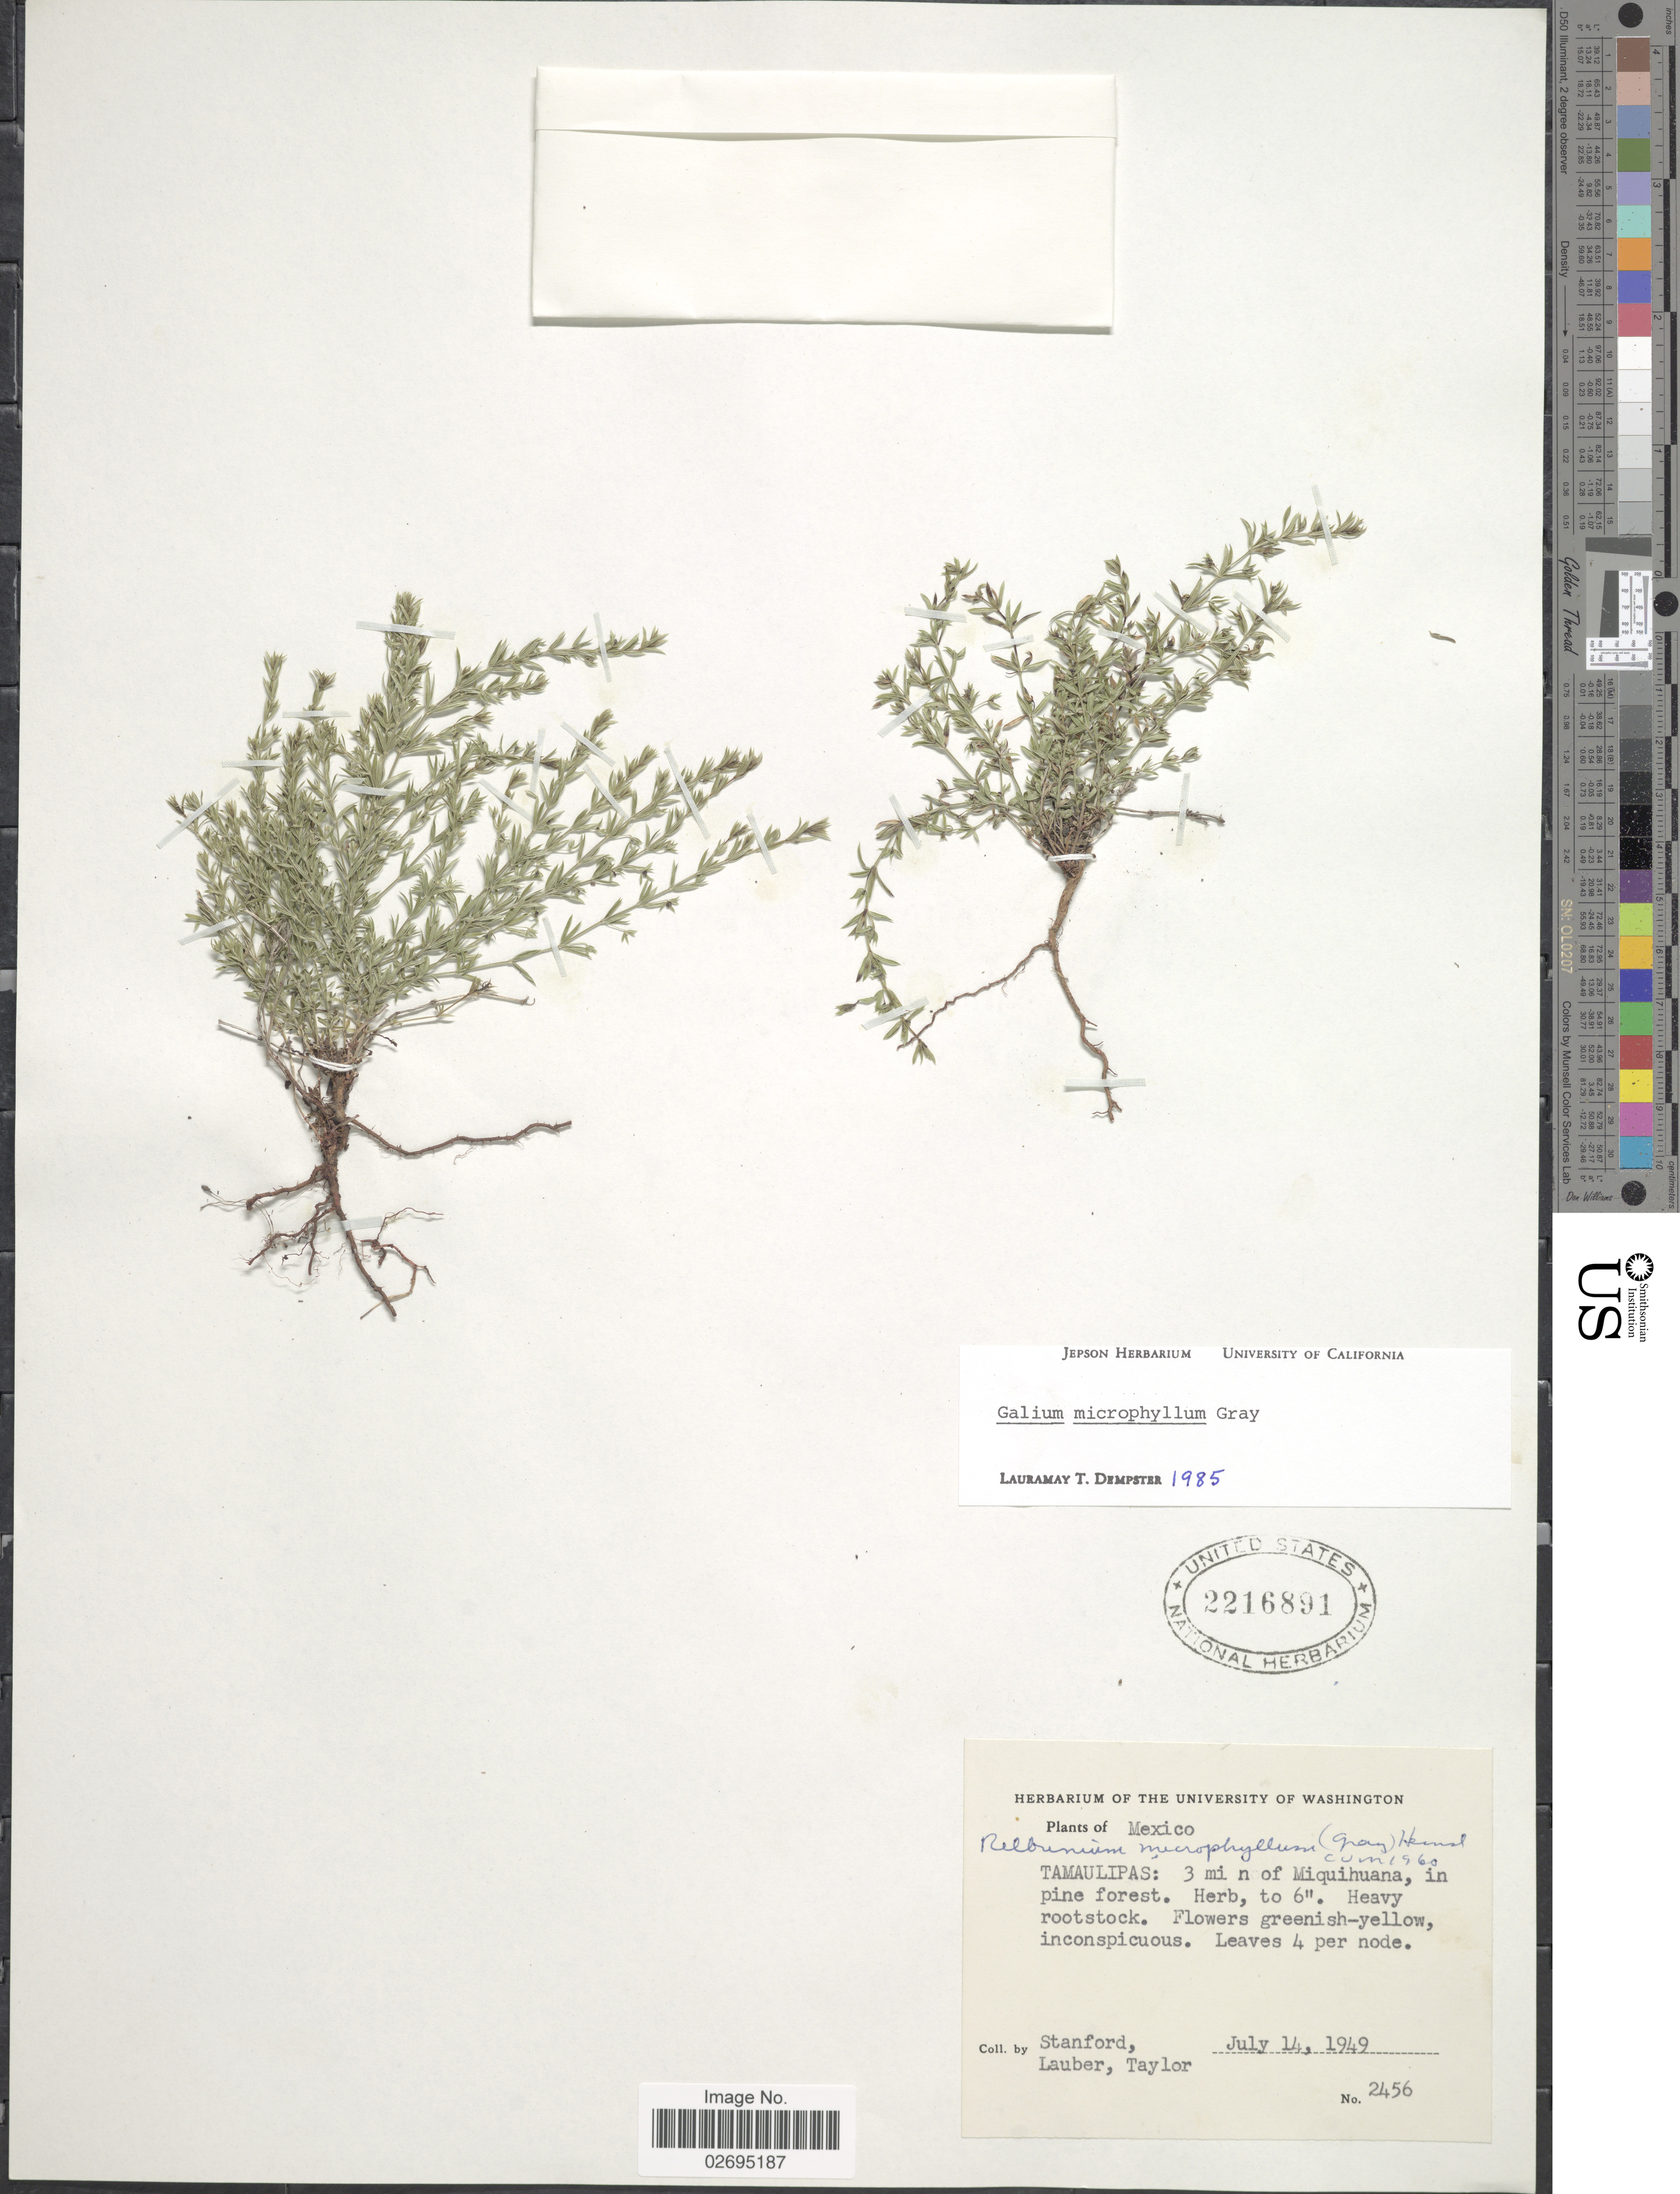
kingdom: Plantae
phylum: Tracheophyta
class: Magnoliopsida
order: Gentianales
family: Rubiaceae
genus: Galium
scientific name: Galium microphyllum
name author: A. Gray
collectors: -. Stanford, Lauber, -- & -- Taylor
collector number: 2456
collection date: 1949-07-14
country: Mexico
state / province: Tamaulipas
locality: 3 mi n of MIquihuana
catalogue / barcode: US 2216891